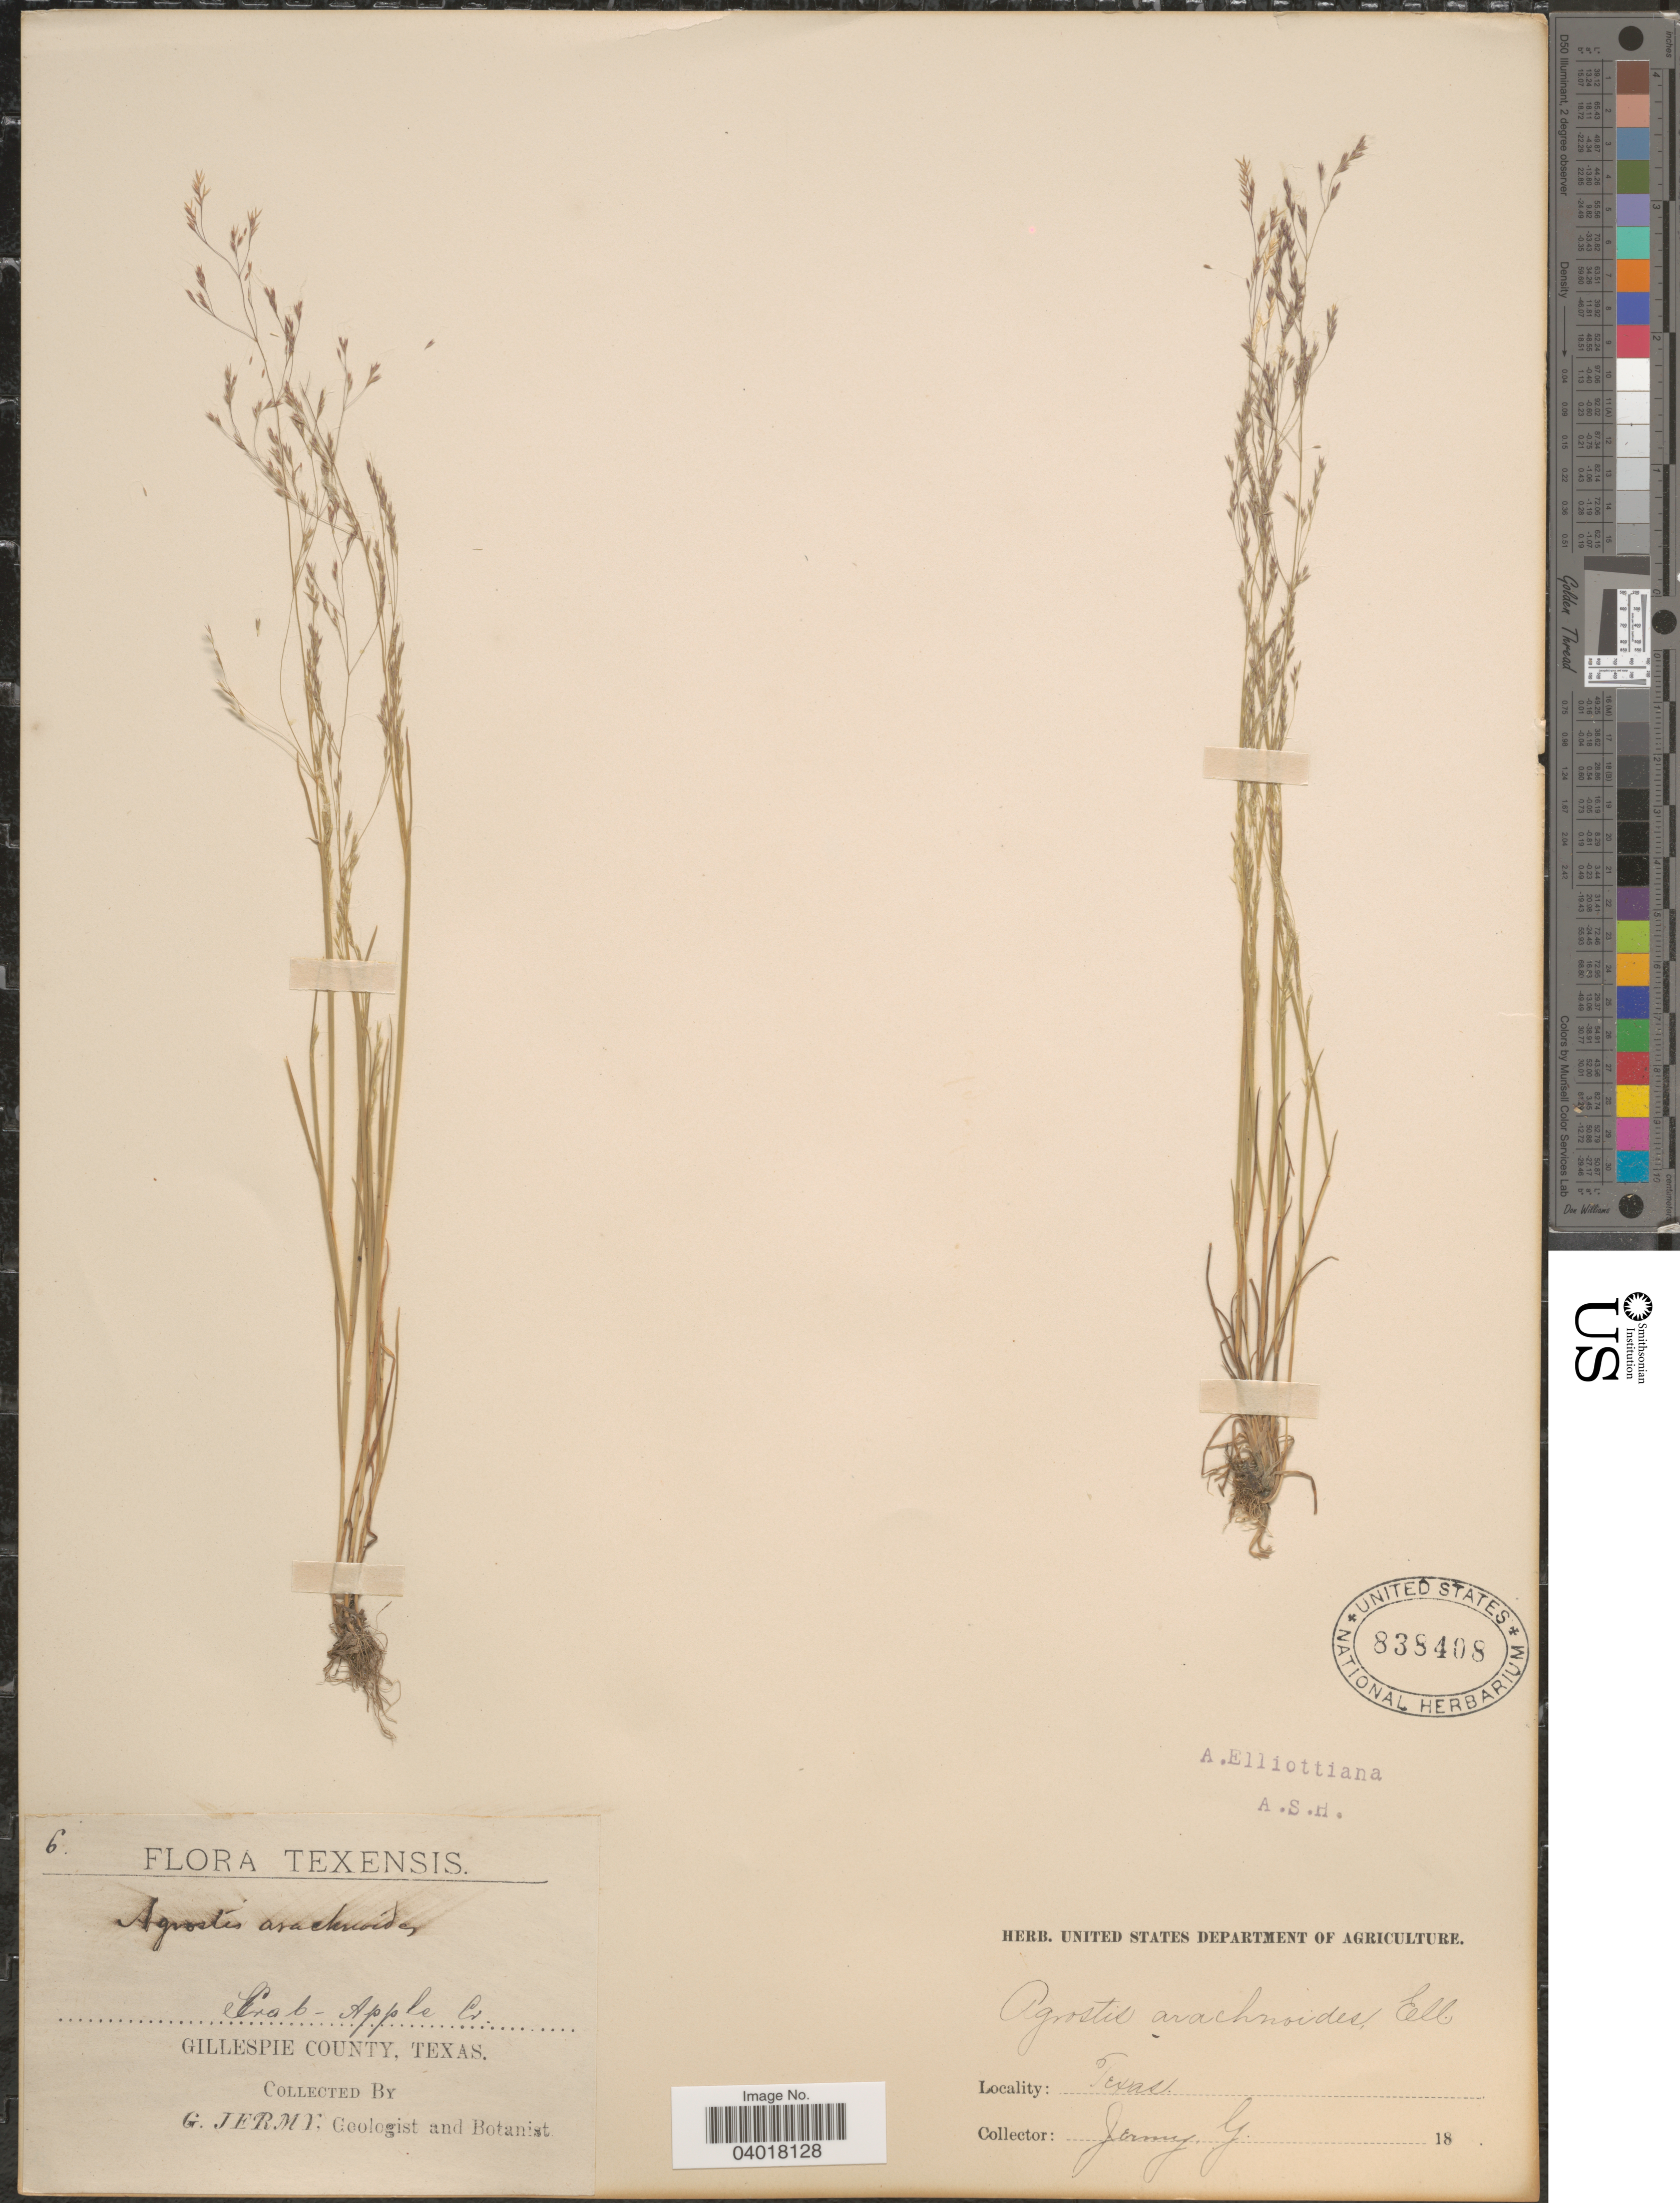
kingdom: Plantae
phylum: Tracheophyta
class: Liliopsida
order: Poales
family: Poaceae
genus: Agrostis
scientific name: Agrostis elliottiana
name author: Schult.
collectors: G. Jermy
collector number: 6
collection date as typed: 18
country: United States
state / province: Texas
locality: Crab- Apple Cr. Gillespie County.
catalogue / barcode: US 838408